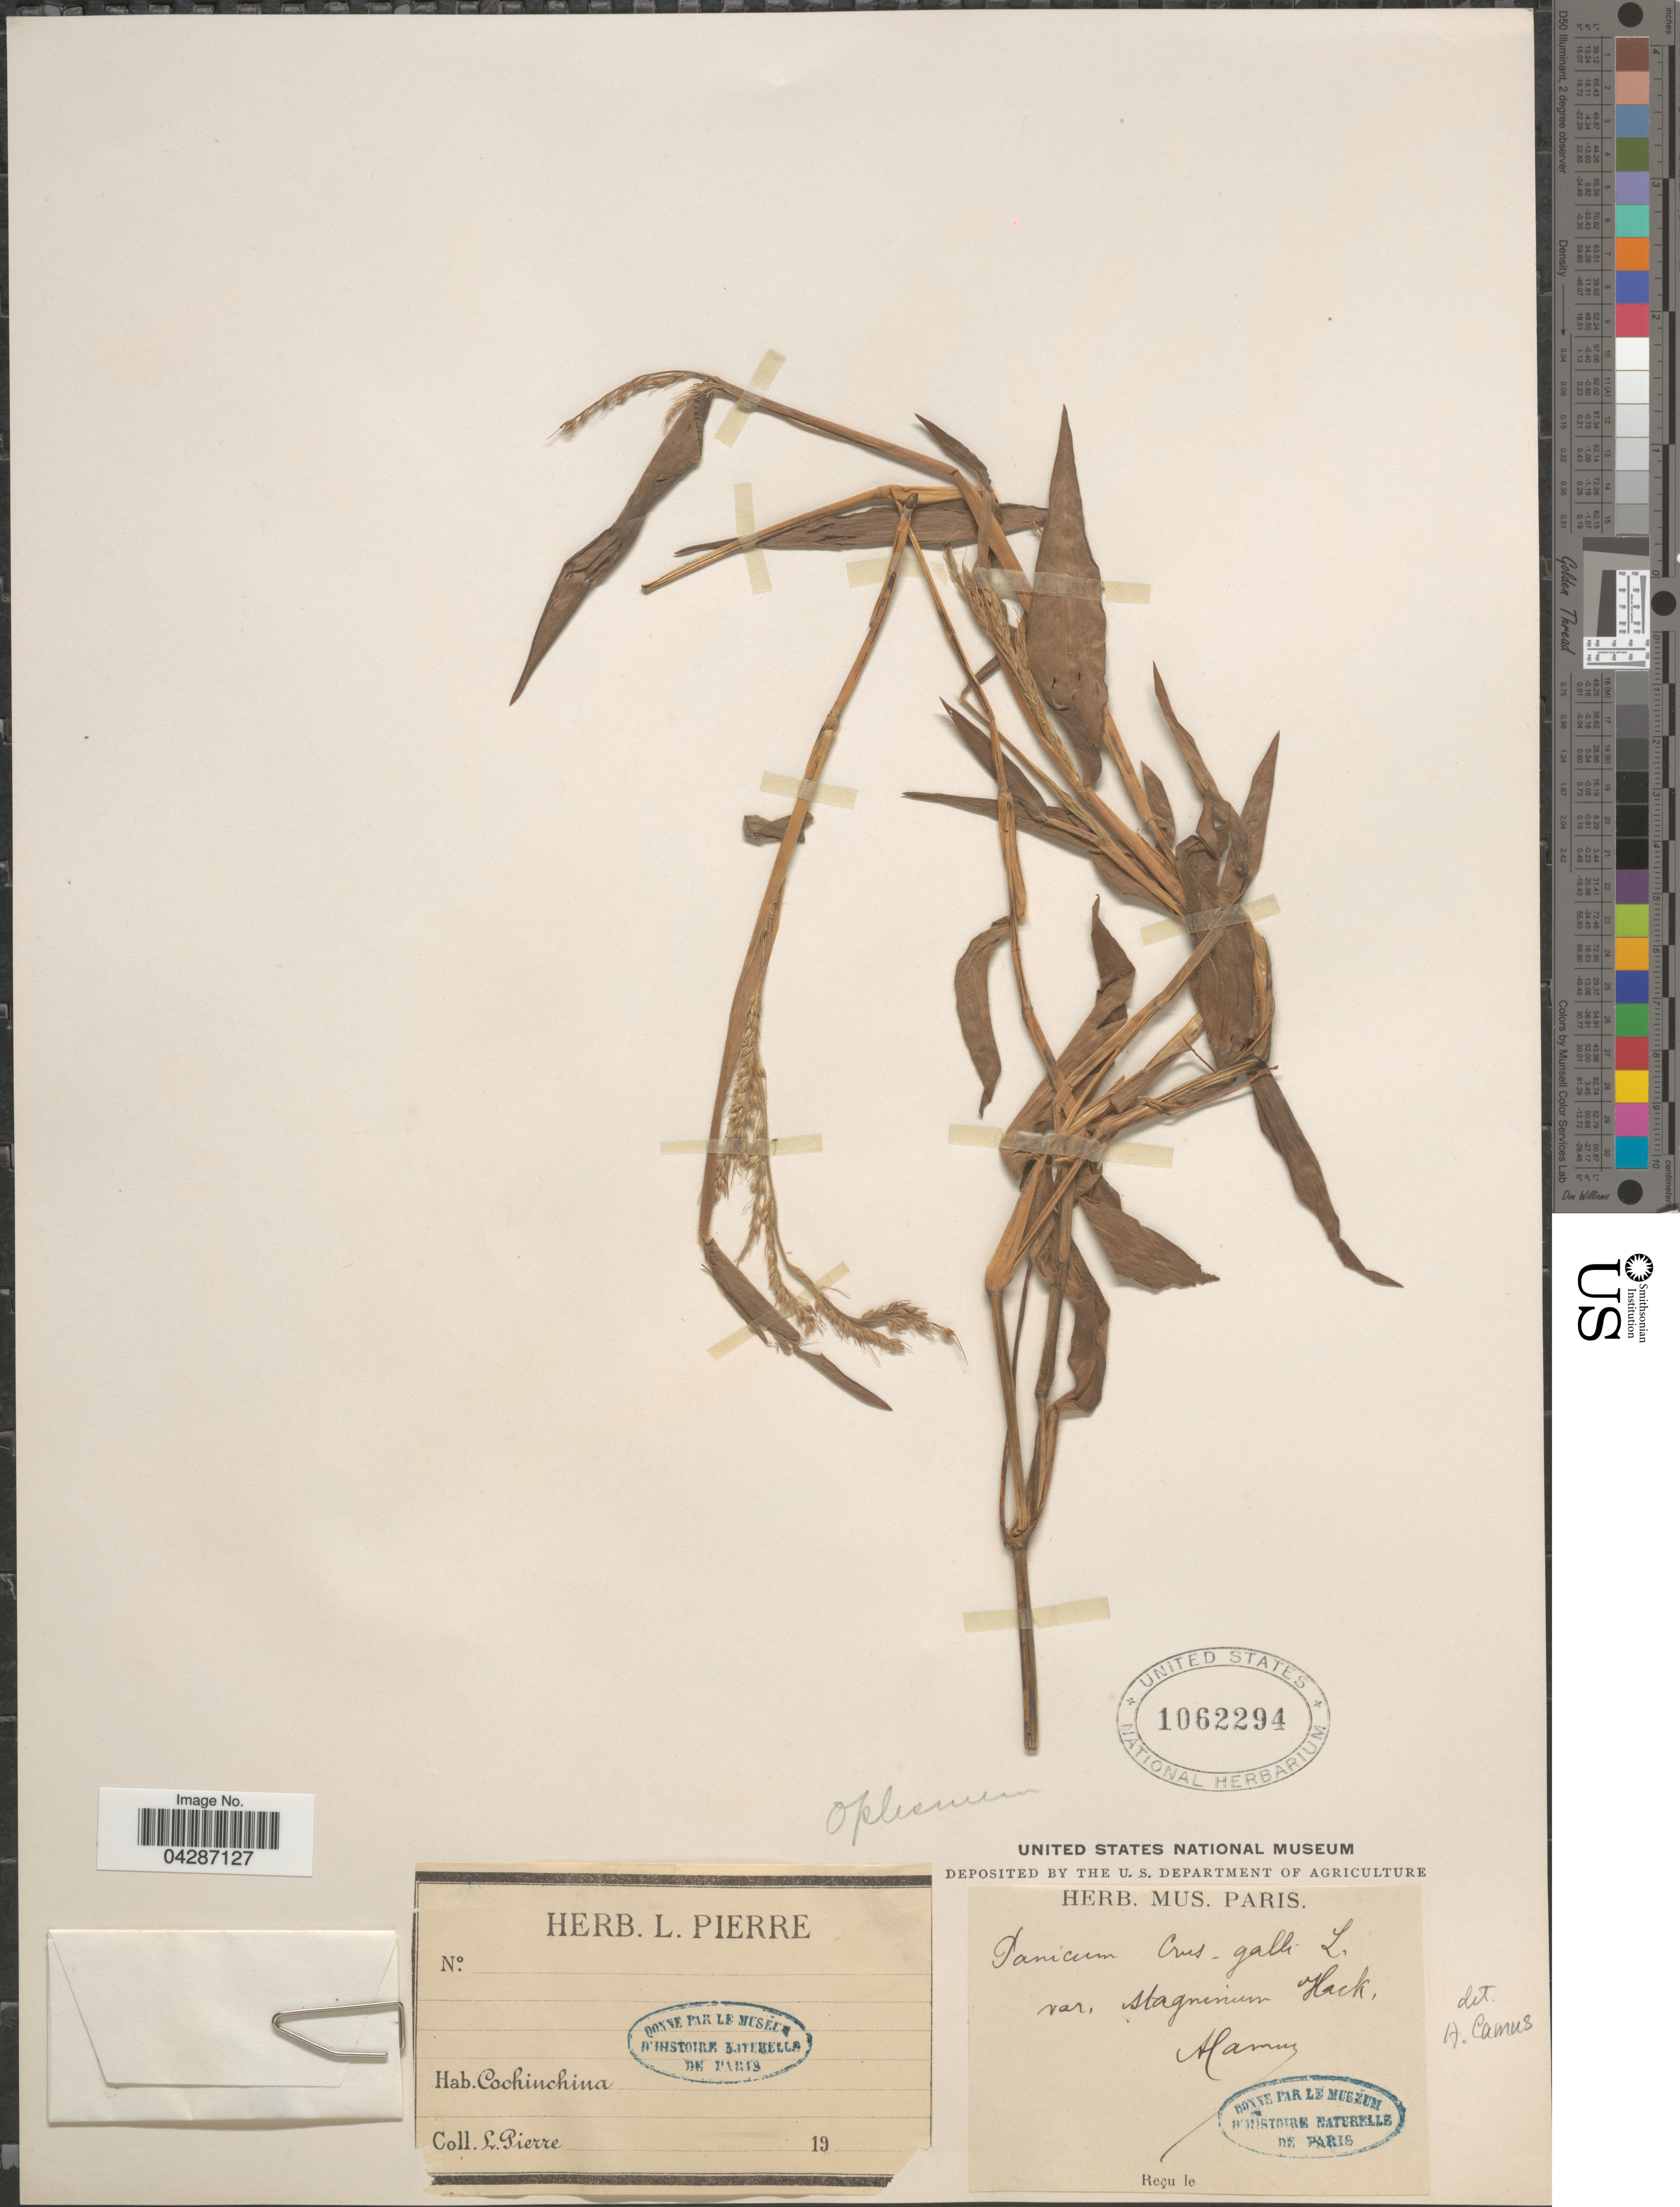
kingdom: Plantae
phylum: Tracheophyta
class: Liliopsida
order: Poales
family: Poaceae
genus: Oplismenus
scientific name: Oplismenus compositus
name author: (L.) P. Beauv.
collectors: L. Pierre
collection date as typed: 19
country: Vietnam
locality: Cochinchina. Alamus.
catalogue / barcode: US 1062294